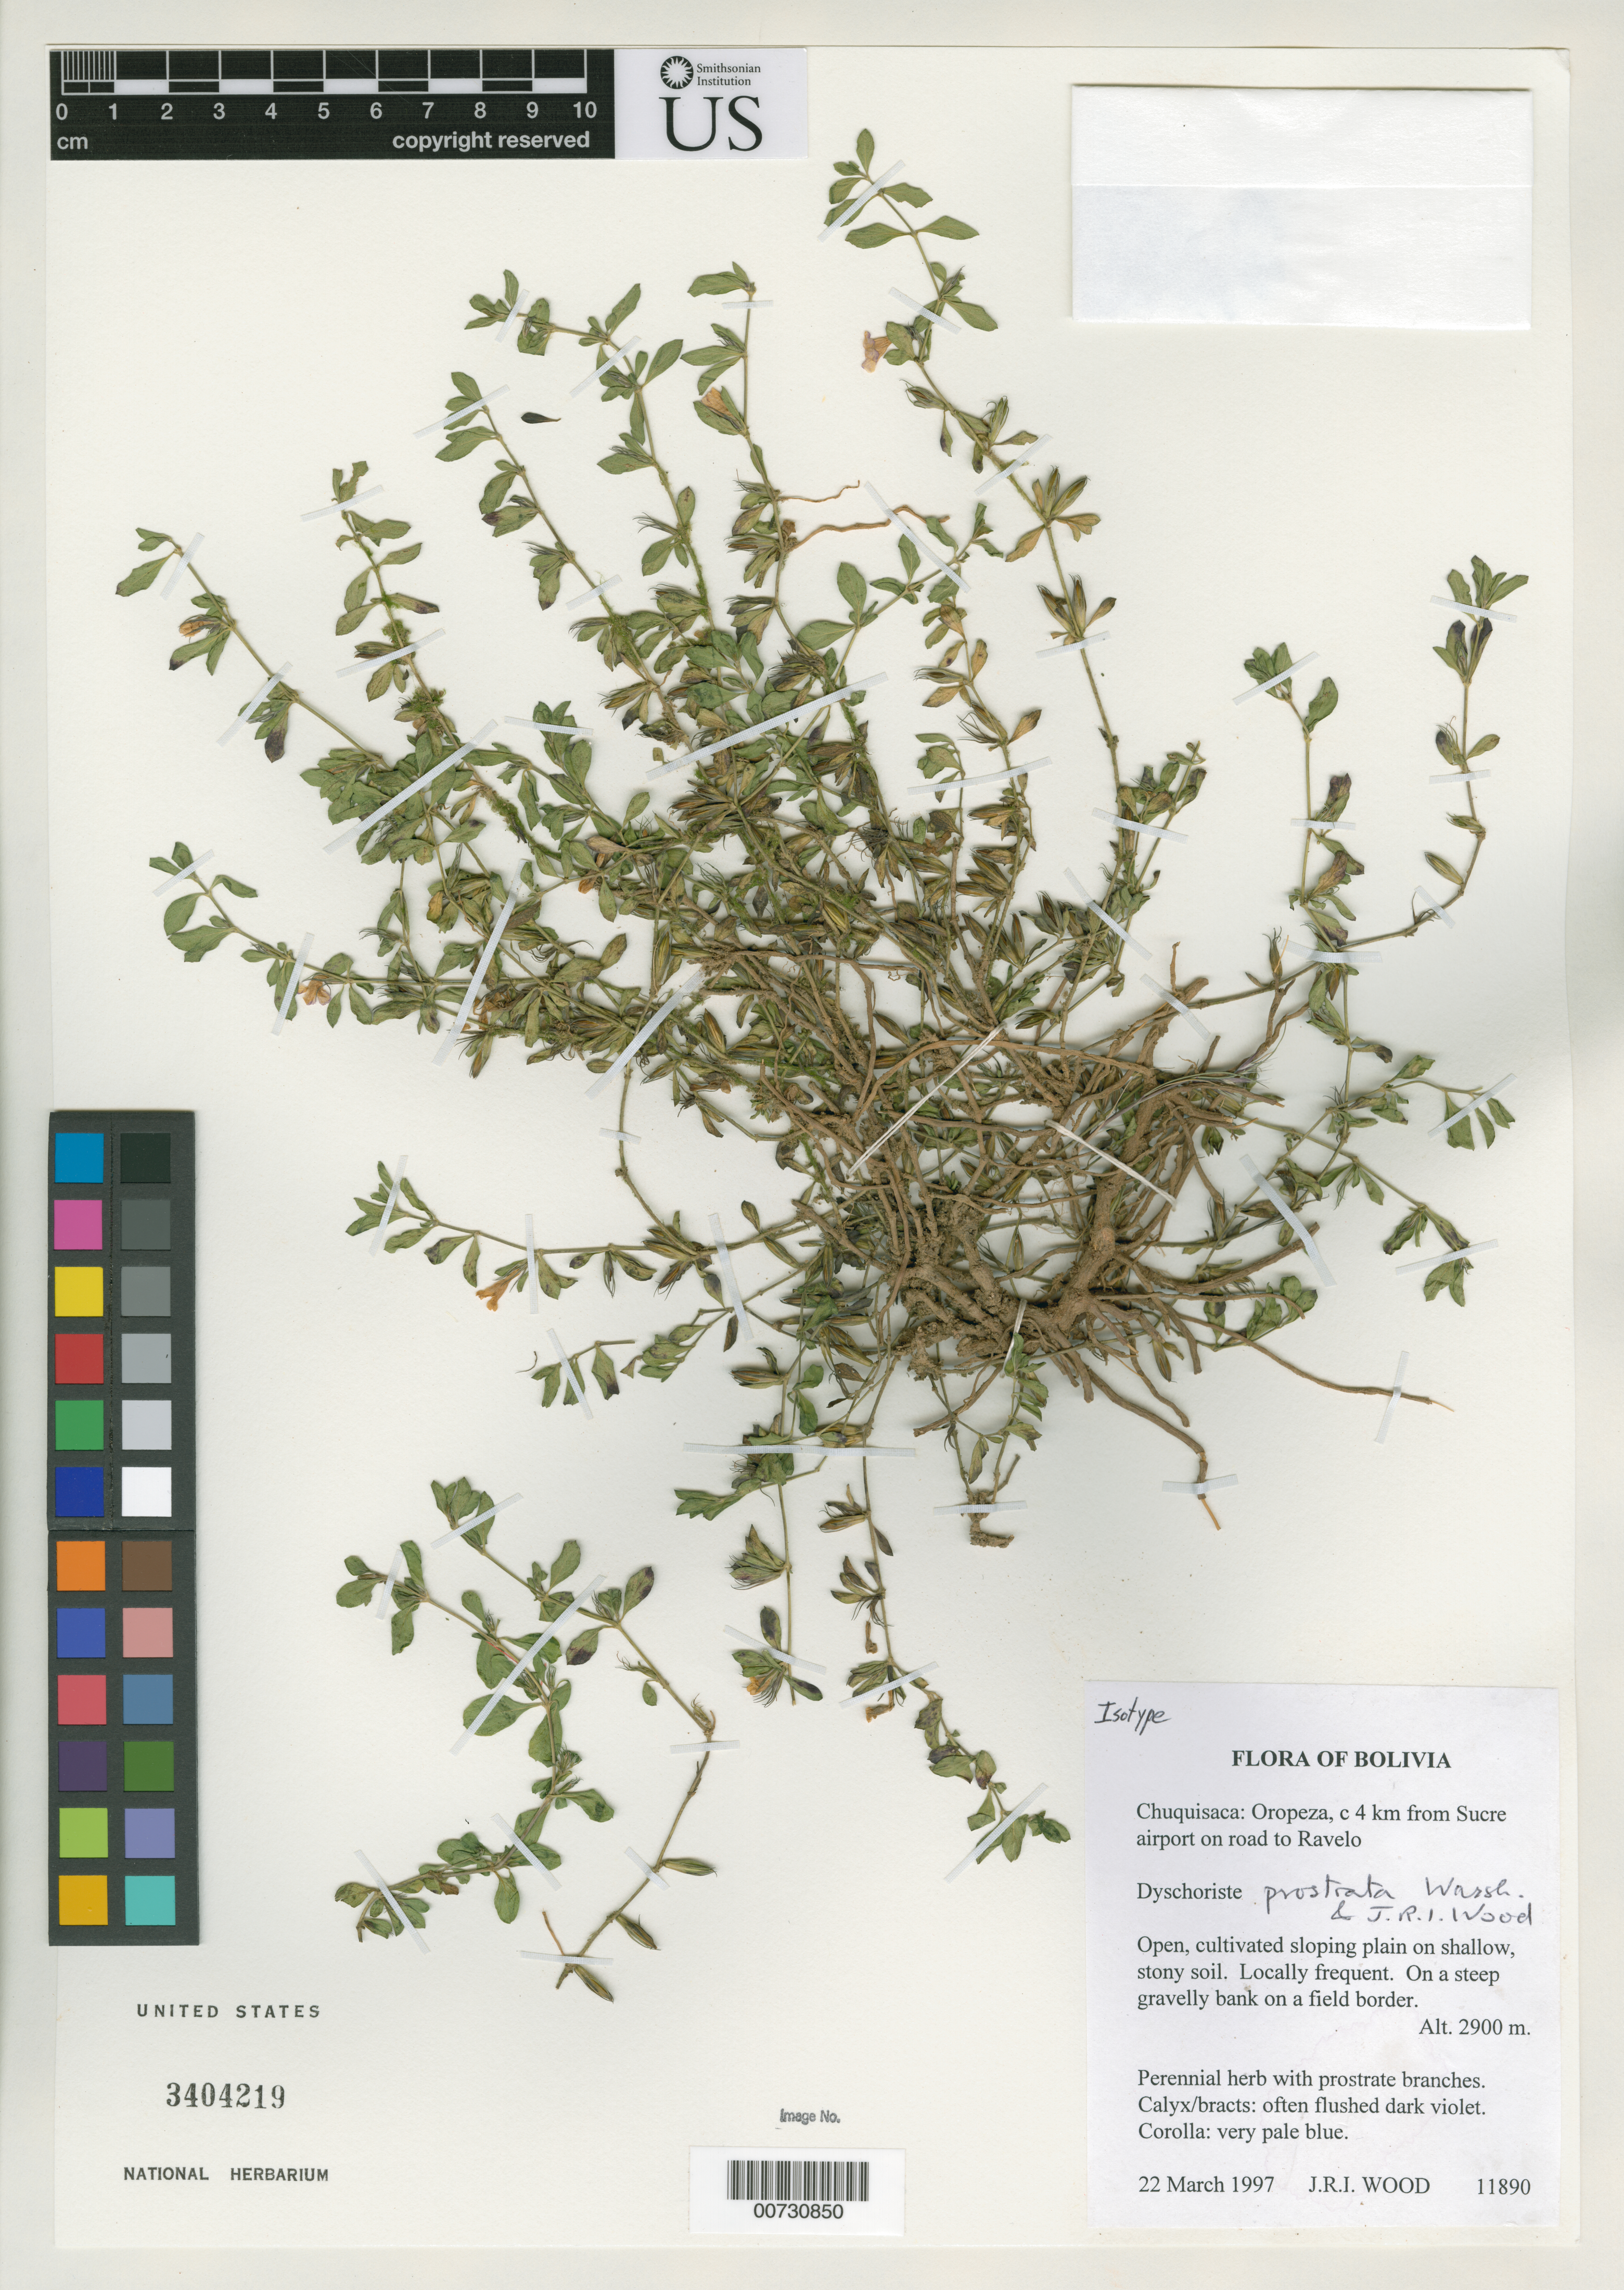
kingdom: Plantae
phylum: Tracheophyta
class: Magnoliopsida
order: Lamiales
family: Acanthaceae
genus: Dyschoriste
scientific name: Dyschoriste prostrata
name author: Wassh. & J.R.I. Wood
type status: Isotype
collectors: J. R. I. Wood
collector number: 11890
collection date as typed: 22 Mar 1997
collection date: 1997-03-22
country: Bolivia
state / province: Chuquisaca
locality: Oropeza, c. 4 km from Sucre airport on road to Ravelo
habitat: Open, cultivated sloping plain on shallow, stony soil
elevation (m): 2900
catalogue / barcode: US 3404219